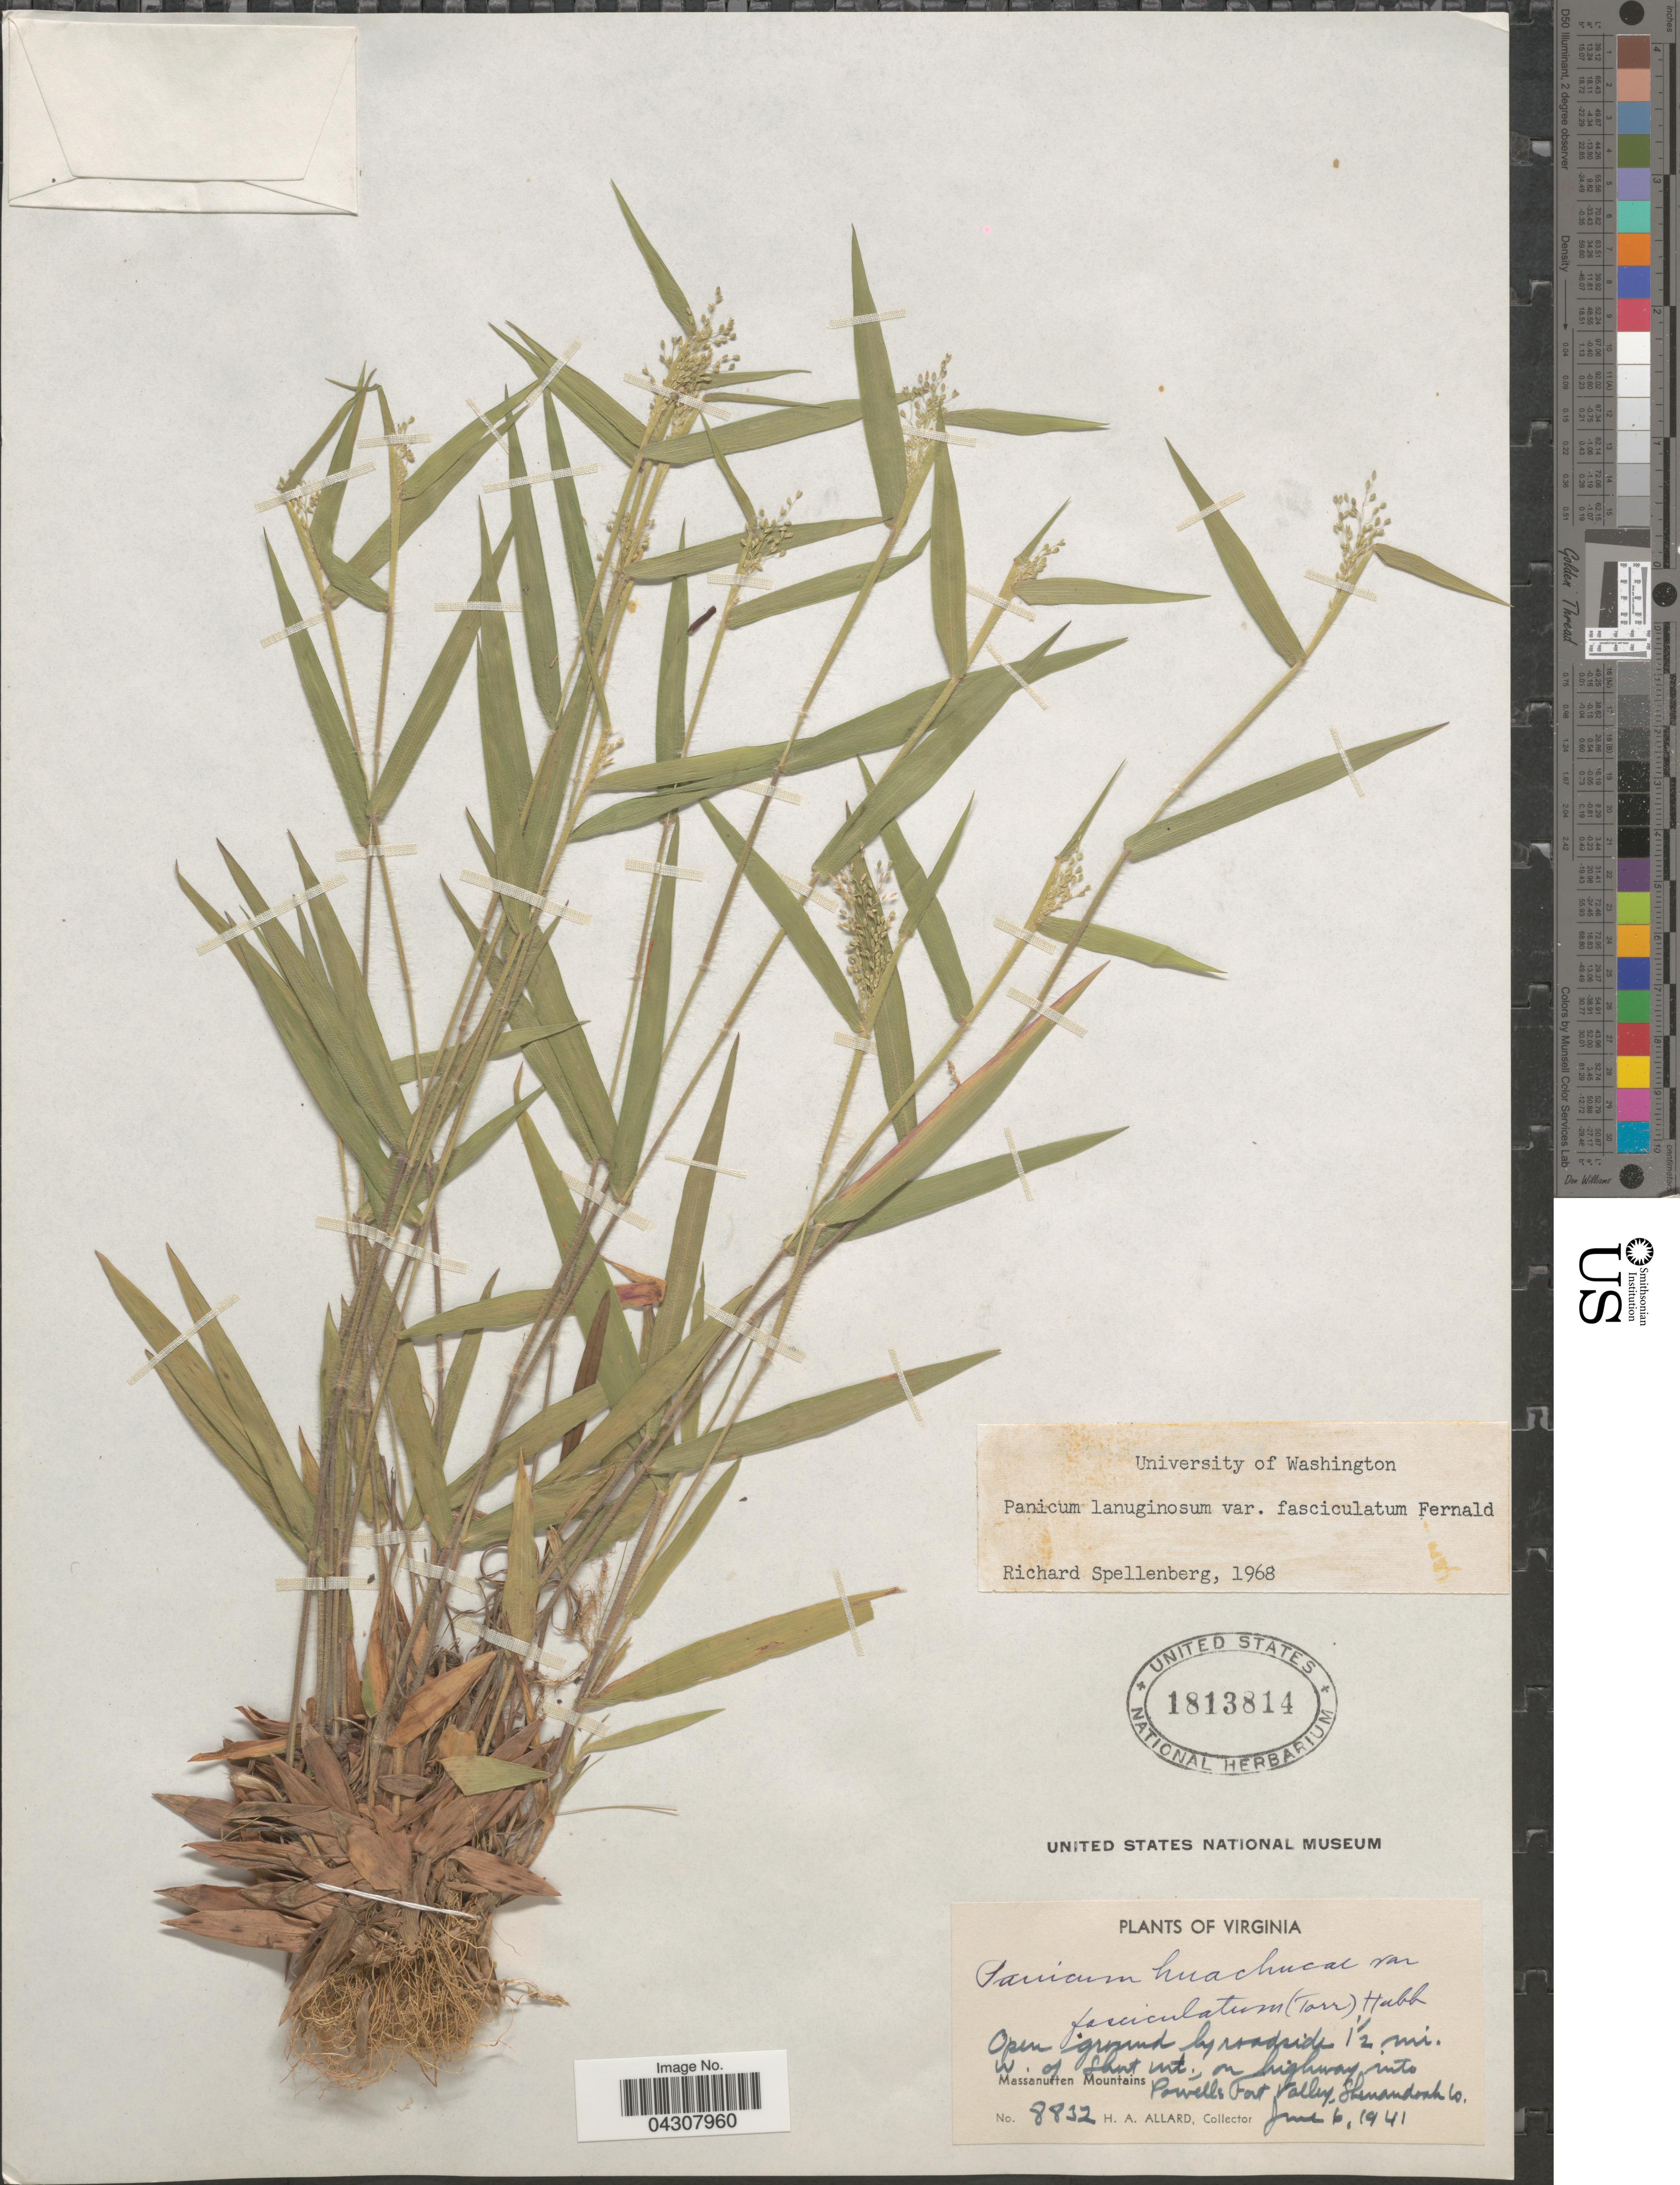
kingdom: Plantae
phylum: Tracheophyta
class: Liliopsida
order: Poales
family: Poaceae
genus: Dichanthelium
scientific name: Dichanthelium acuminatum var. acuminatum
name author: (Sw.) Gould & C.A. Clark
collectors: H. A. Allard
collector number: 8832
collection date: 1941-06-06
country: United States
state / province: Virginia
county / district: Shenandoah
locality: Open ground by roadside 1½ mi. W. of Short Mt., on highway mts. Powells Fort Valley, Shenandoah Co. Massanutten Mountains.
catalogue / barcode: US 1813814